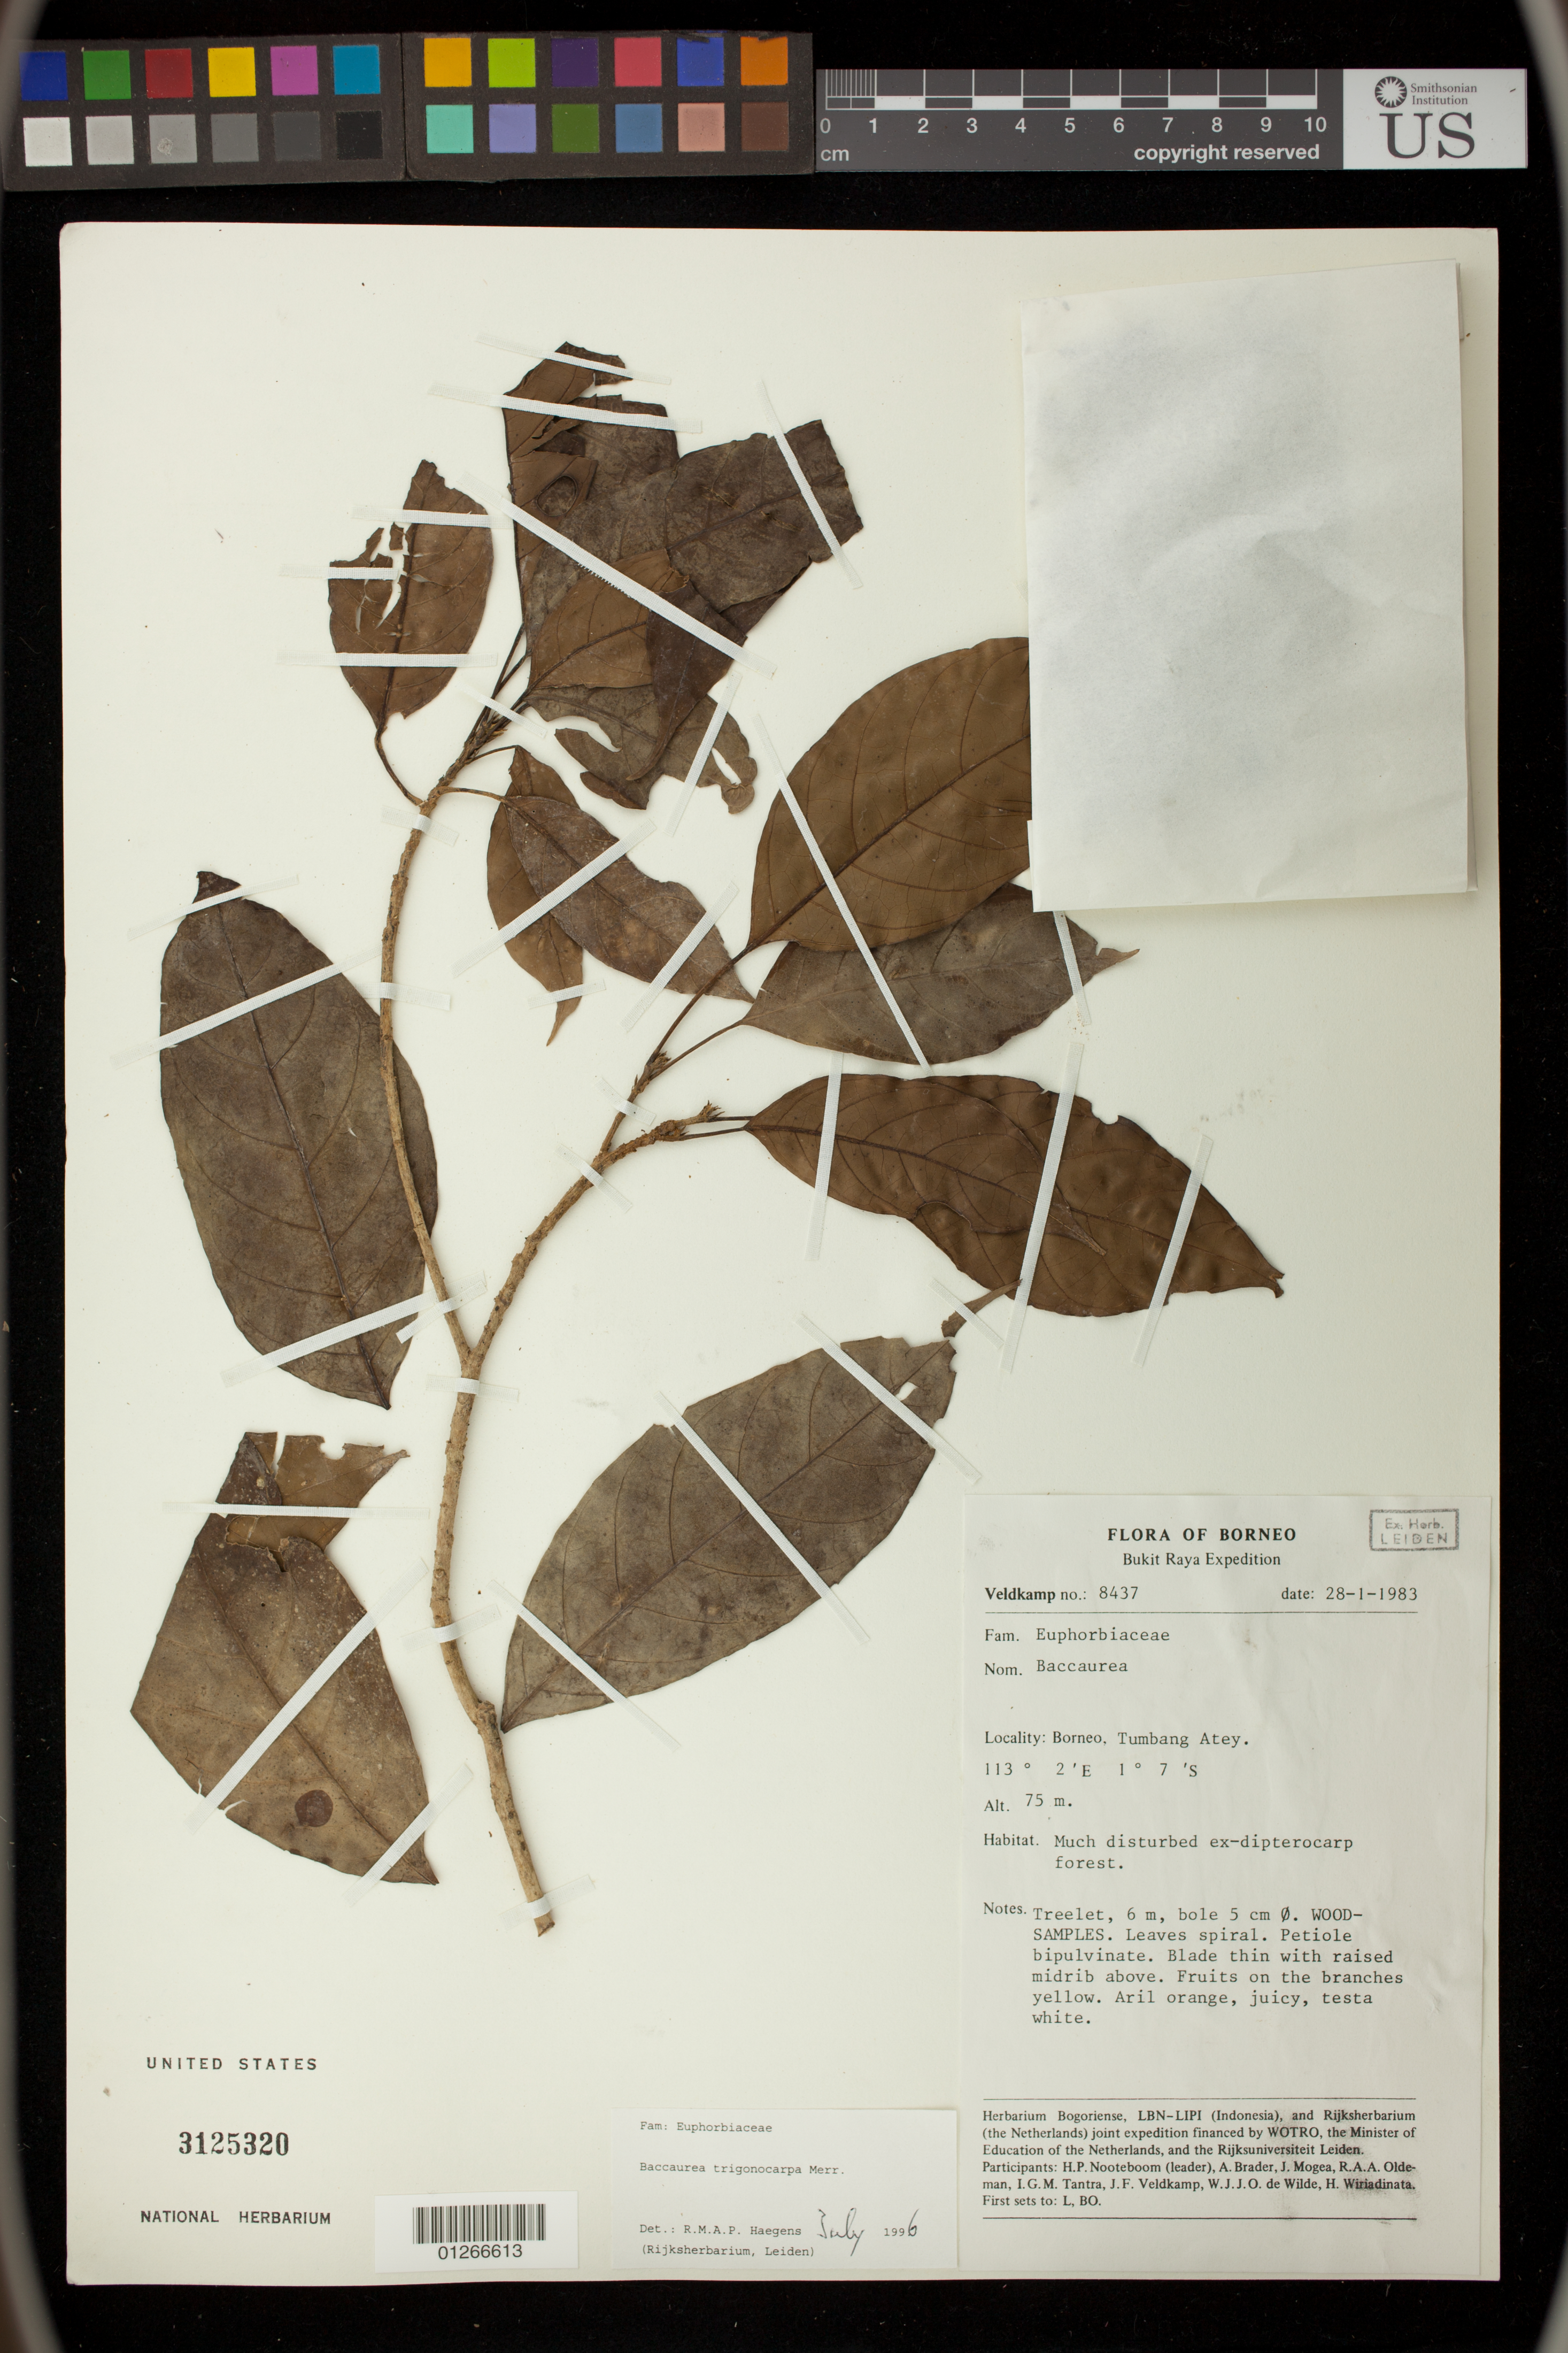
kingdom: Plantae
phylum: Tracheophyta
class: Magnoliopsida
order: Malpighiales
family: Phyllanthaceae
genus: Baccaurea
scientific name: Baccaurea trigonocarpa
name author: Merr.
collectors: J. F. Veldkamp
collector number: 8437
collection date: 1983-01-28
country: Indonesia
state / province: Kalimantan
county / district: Kalimantan Tengah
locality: Borneo, Tumbang Atey.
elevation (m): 75